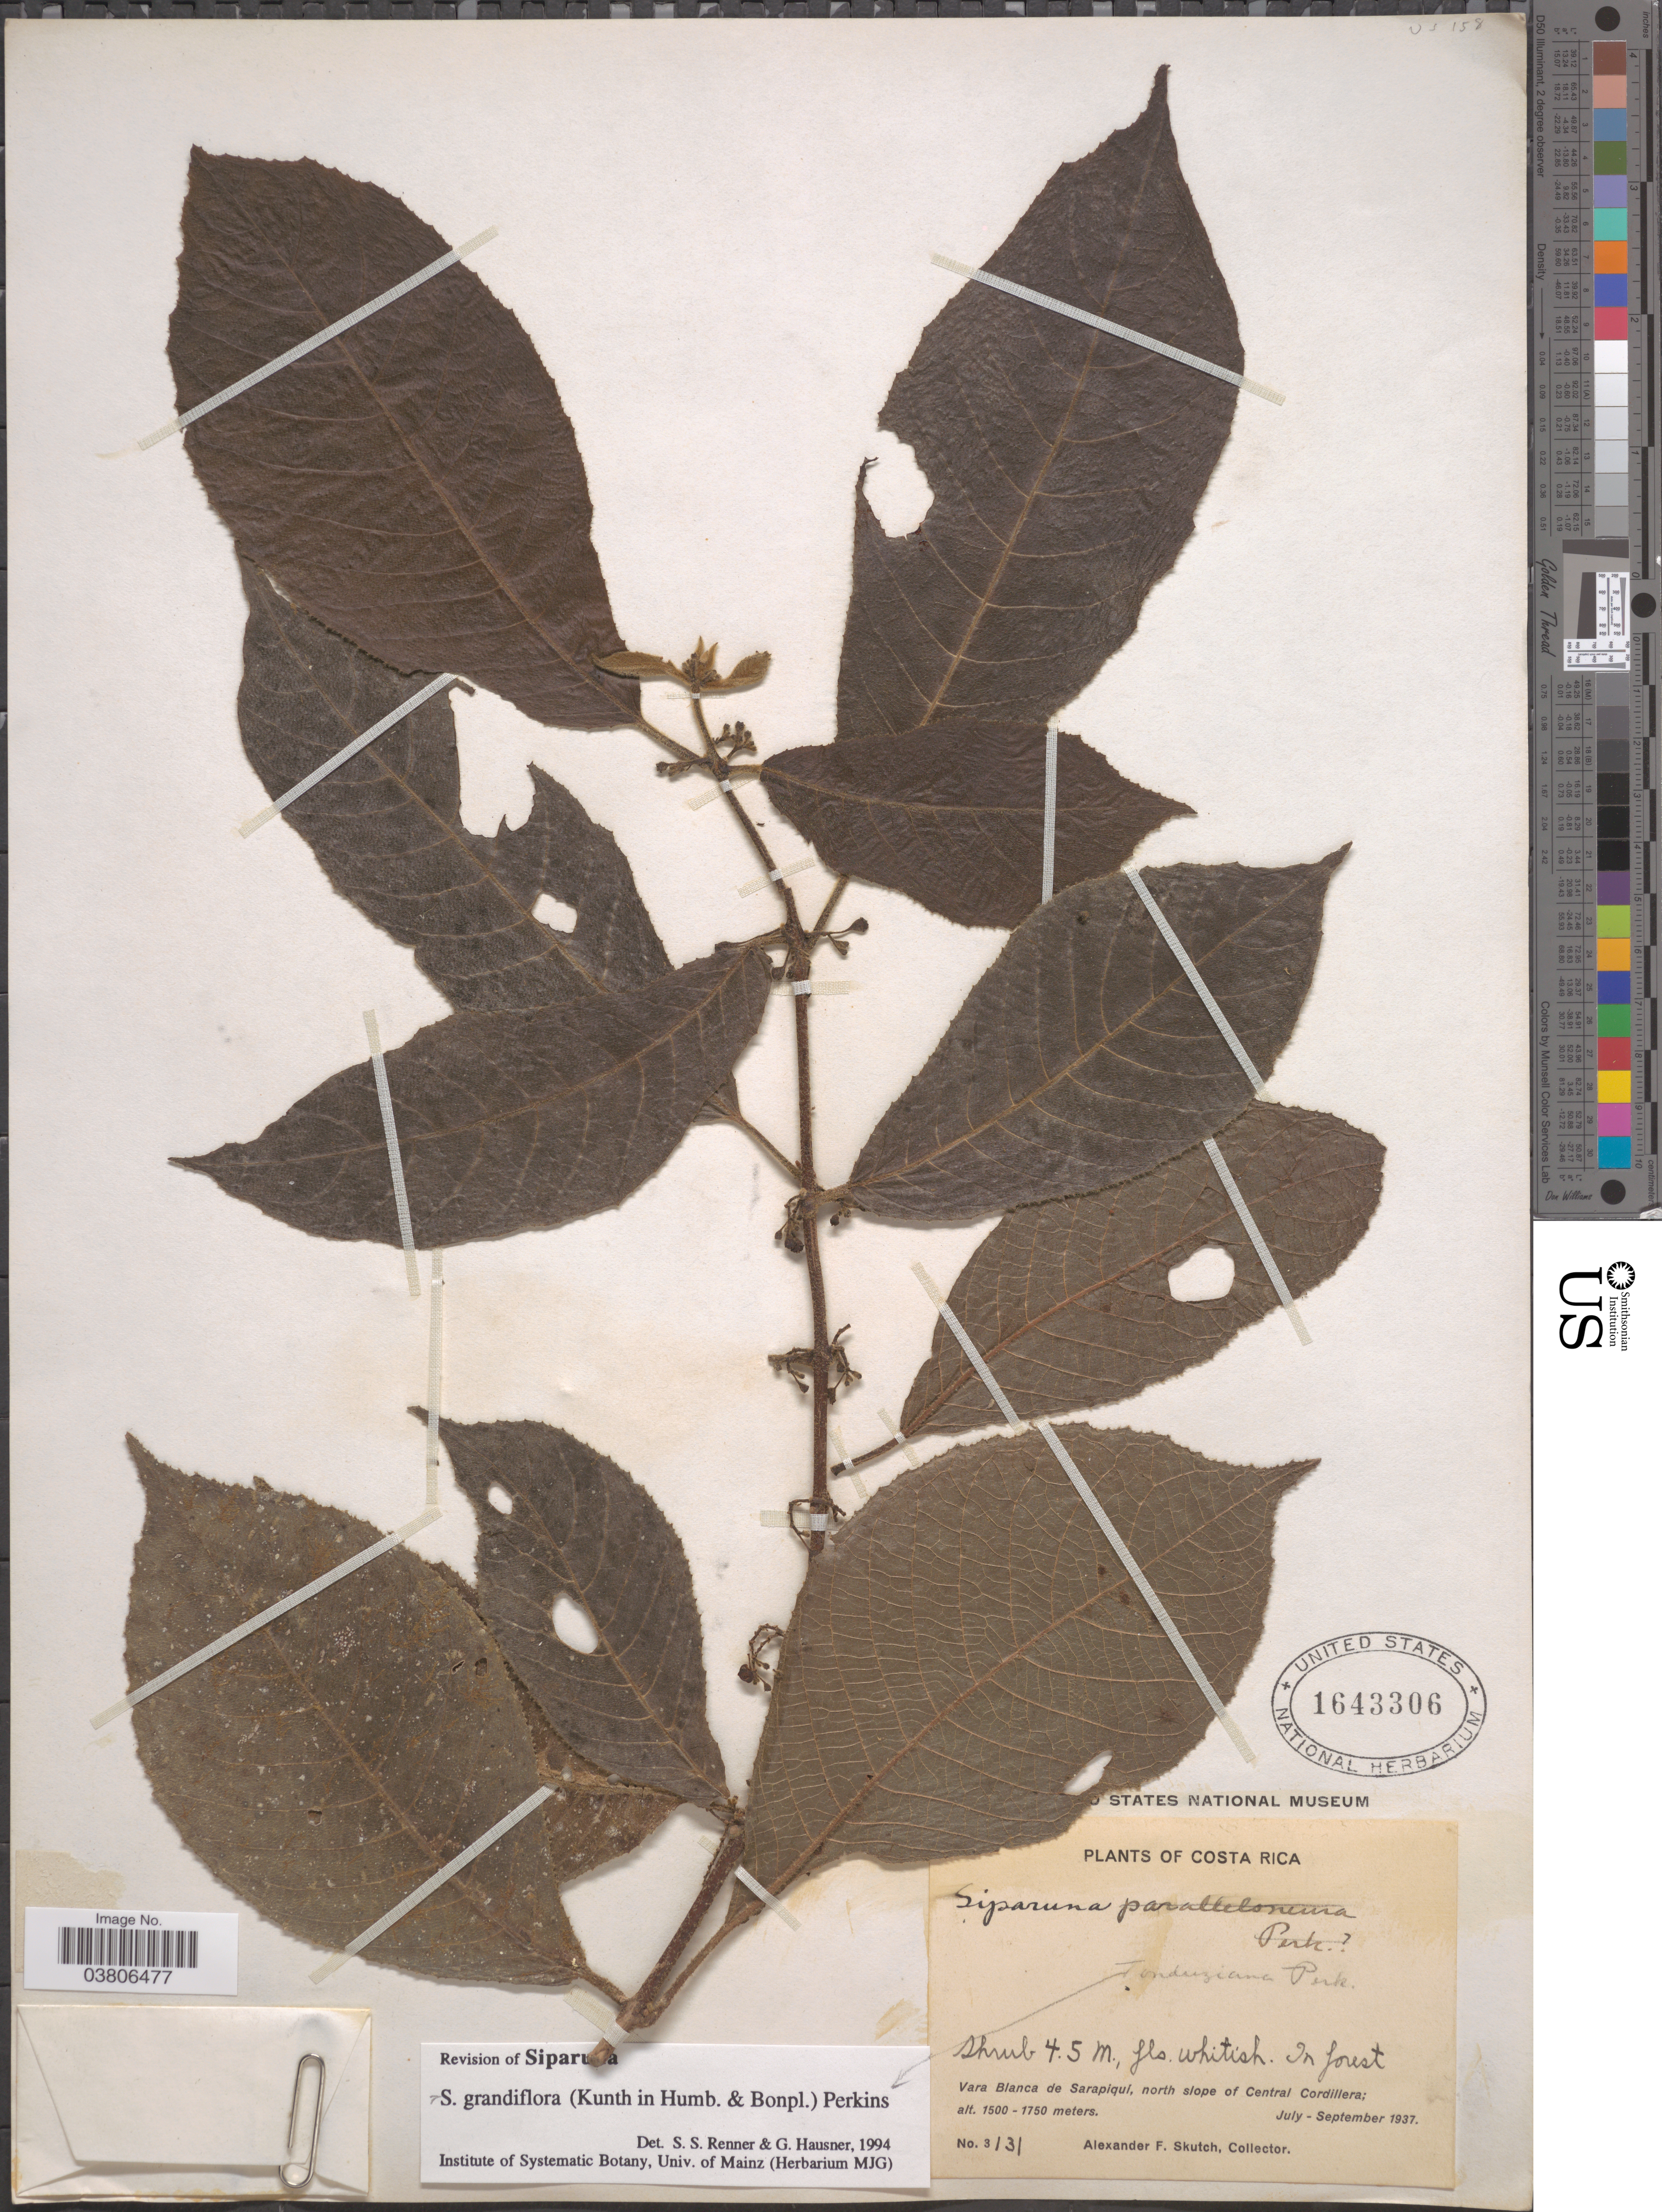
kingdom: Plantae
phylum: Tracheophyta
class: Magnoliopsida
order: Laurales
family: Siparunaceae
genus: Siparuna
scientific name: Siparuna grandiflora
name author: (Kunth) A. DC.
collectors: A. F. Skutch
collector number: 3131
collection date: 1937-07/1937-09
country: Guatemala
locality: Vara Blanca de Sarapiqui, north slope of Central Cordillera.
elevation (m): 1500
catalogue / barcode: US 1643306